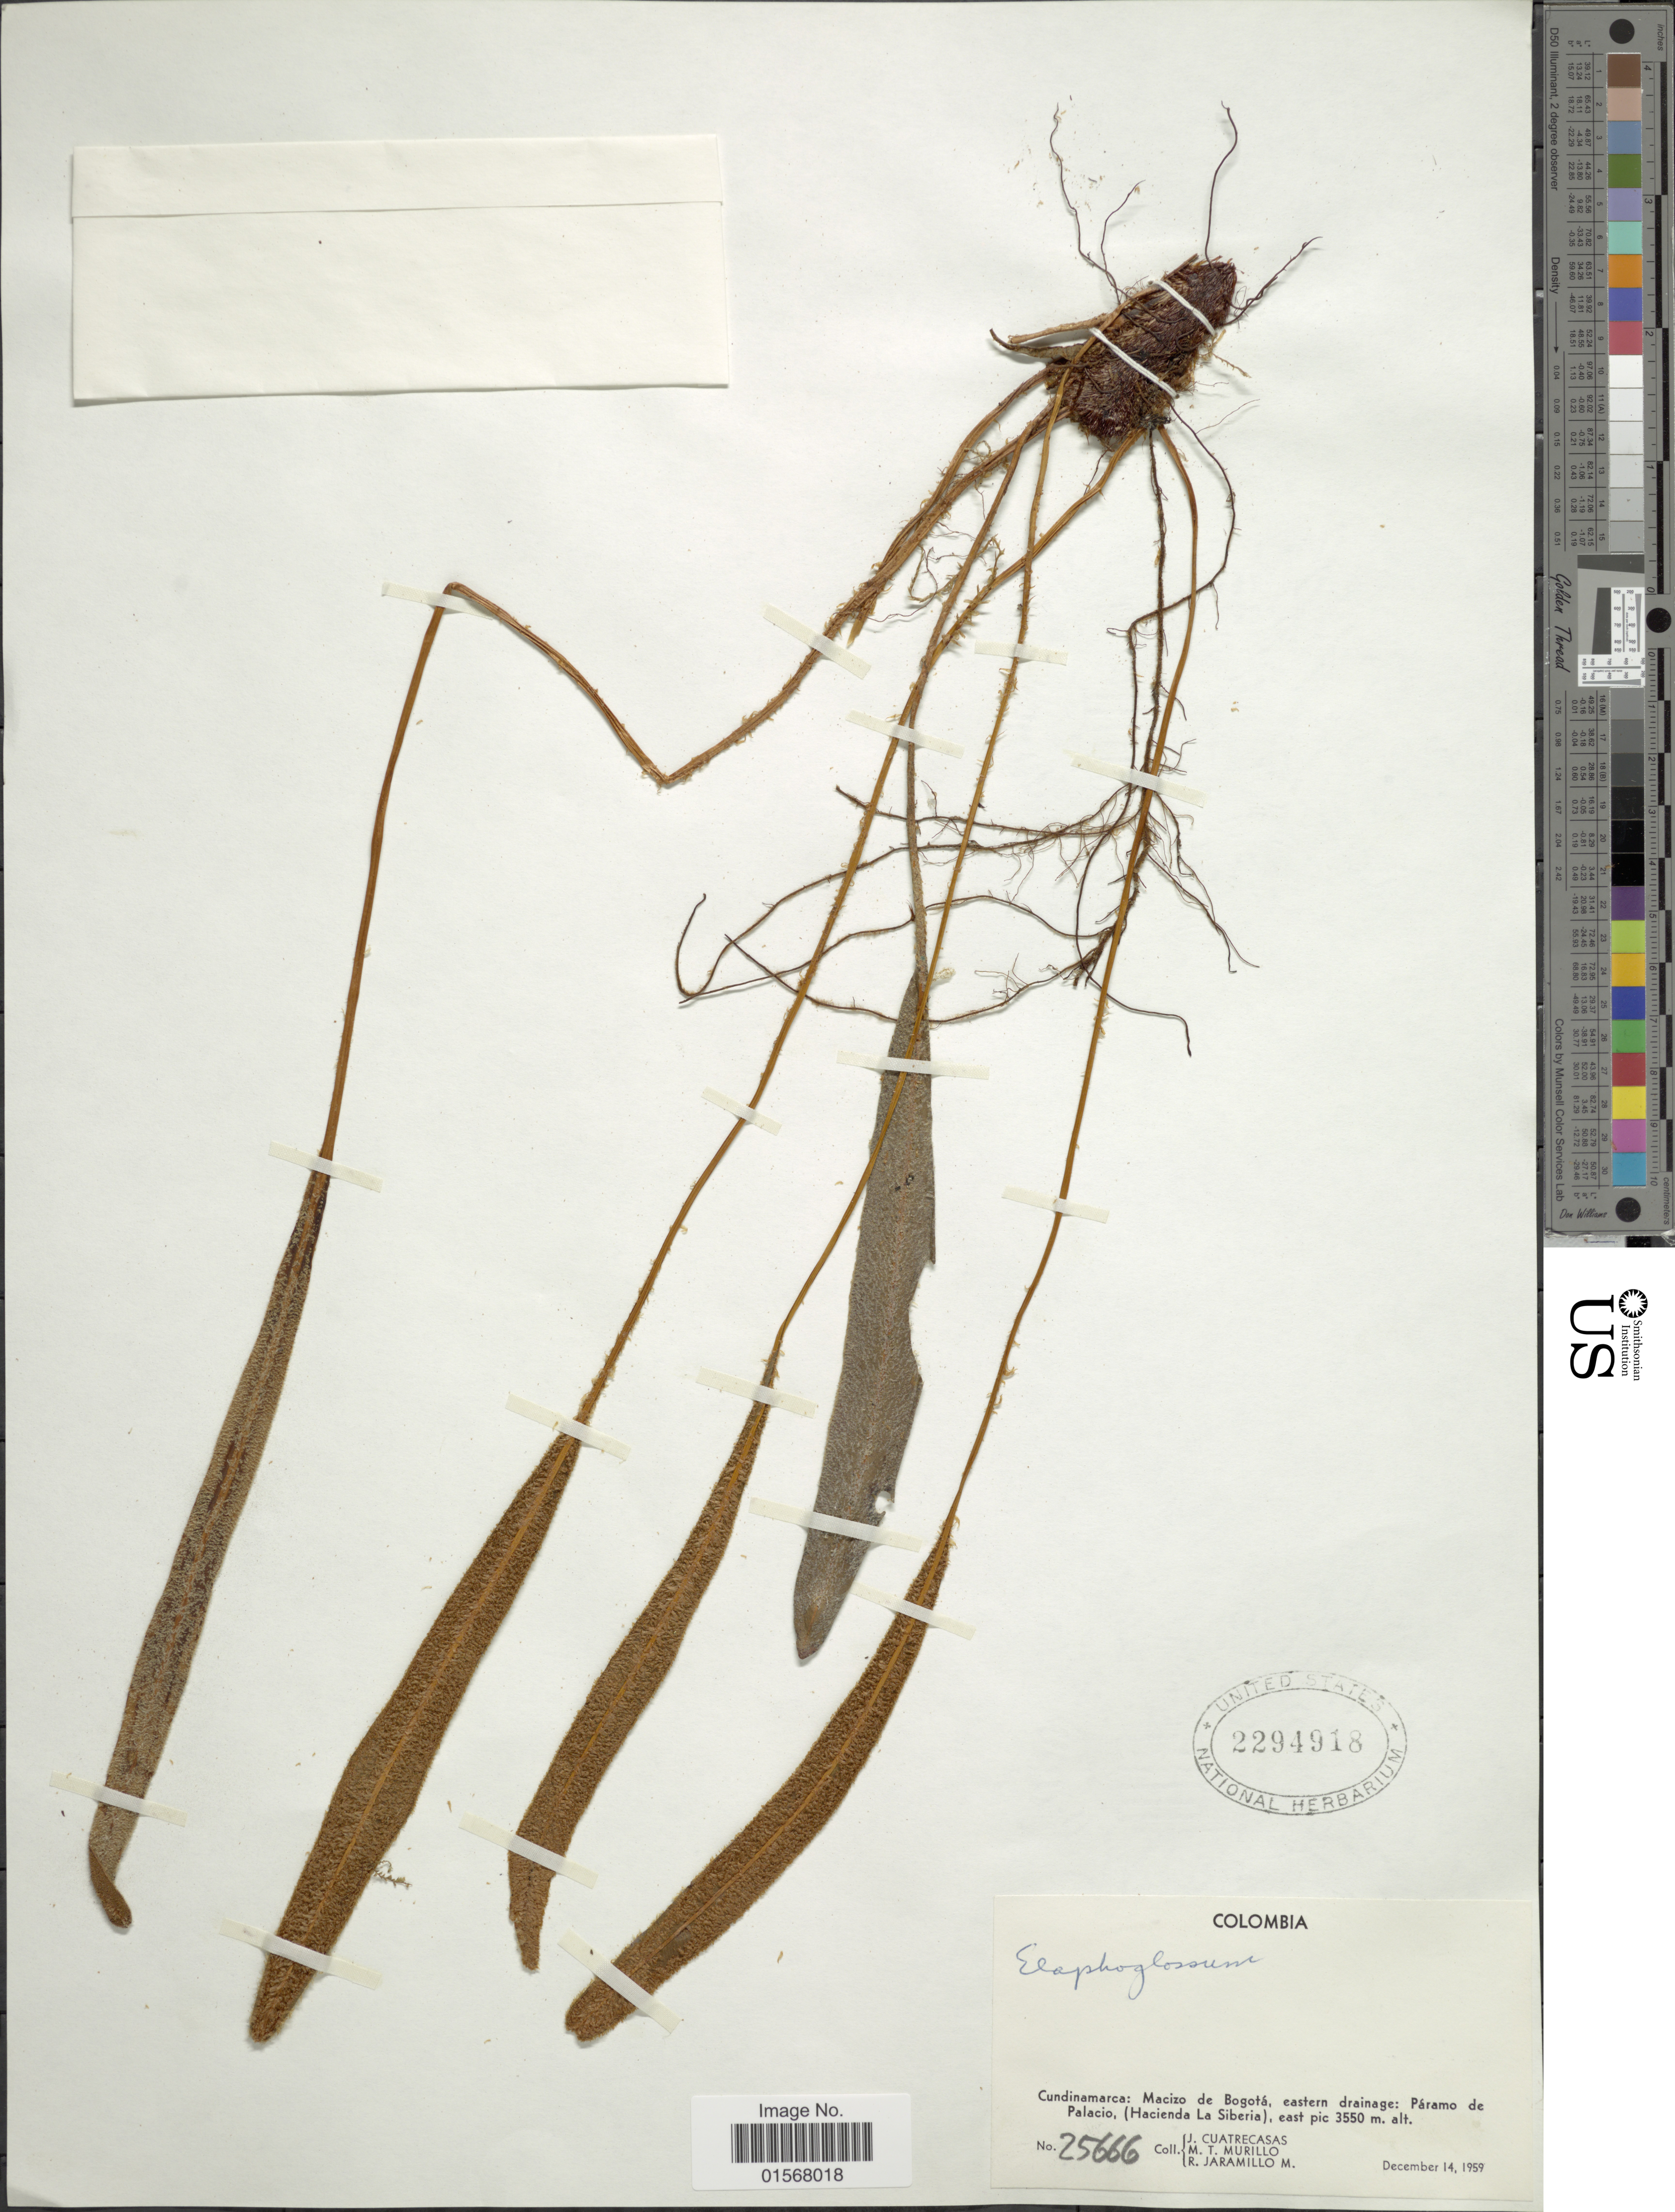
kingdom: Plantae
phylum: Tracheophyta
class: Polypodiopsida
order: Polypodiales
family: Dryopteridaceae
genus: Elaphoglossum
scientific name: Elaphoglossum sp.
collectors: J. Cuatrecasas, M. Murillo & R. Jaramillo M.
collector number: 25666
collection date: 1959-12-14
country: Colombia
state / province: Cundinamarca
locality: Cundinamarca: Macizo de Bogota, eastern drainage: Paramo de Palacio, (Hacienda La Siberia), east pic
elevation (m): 3550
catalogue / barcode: US 2294918